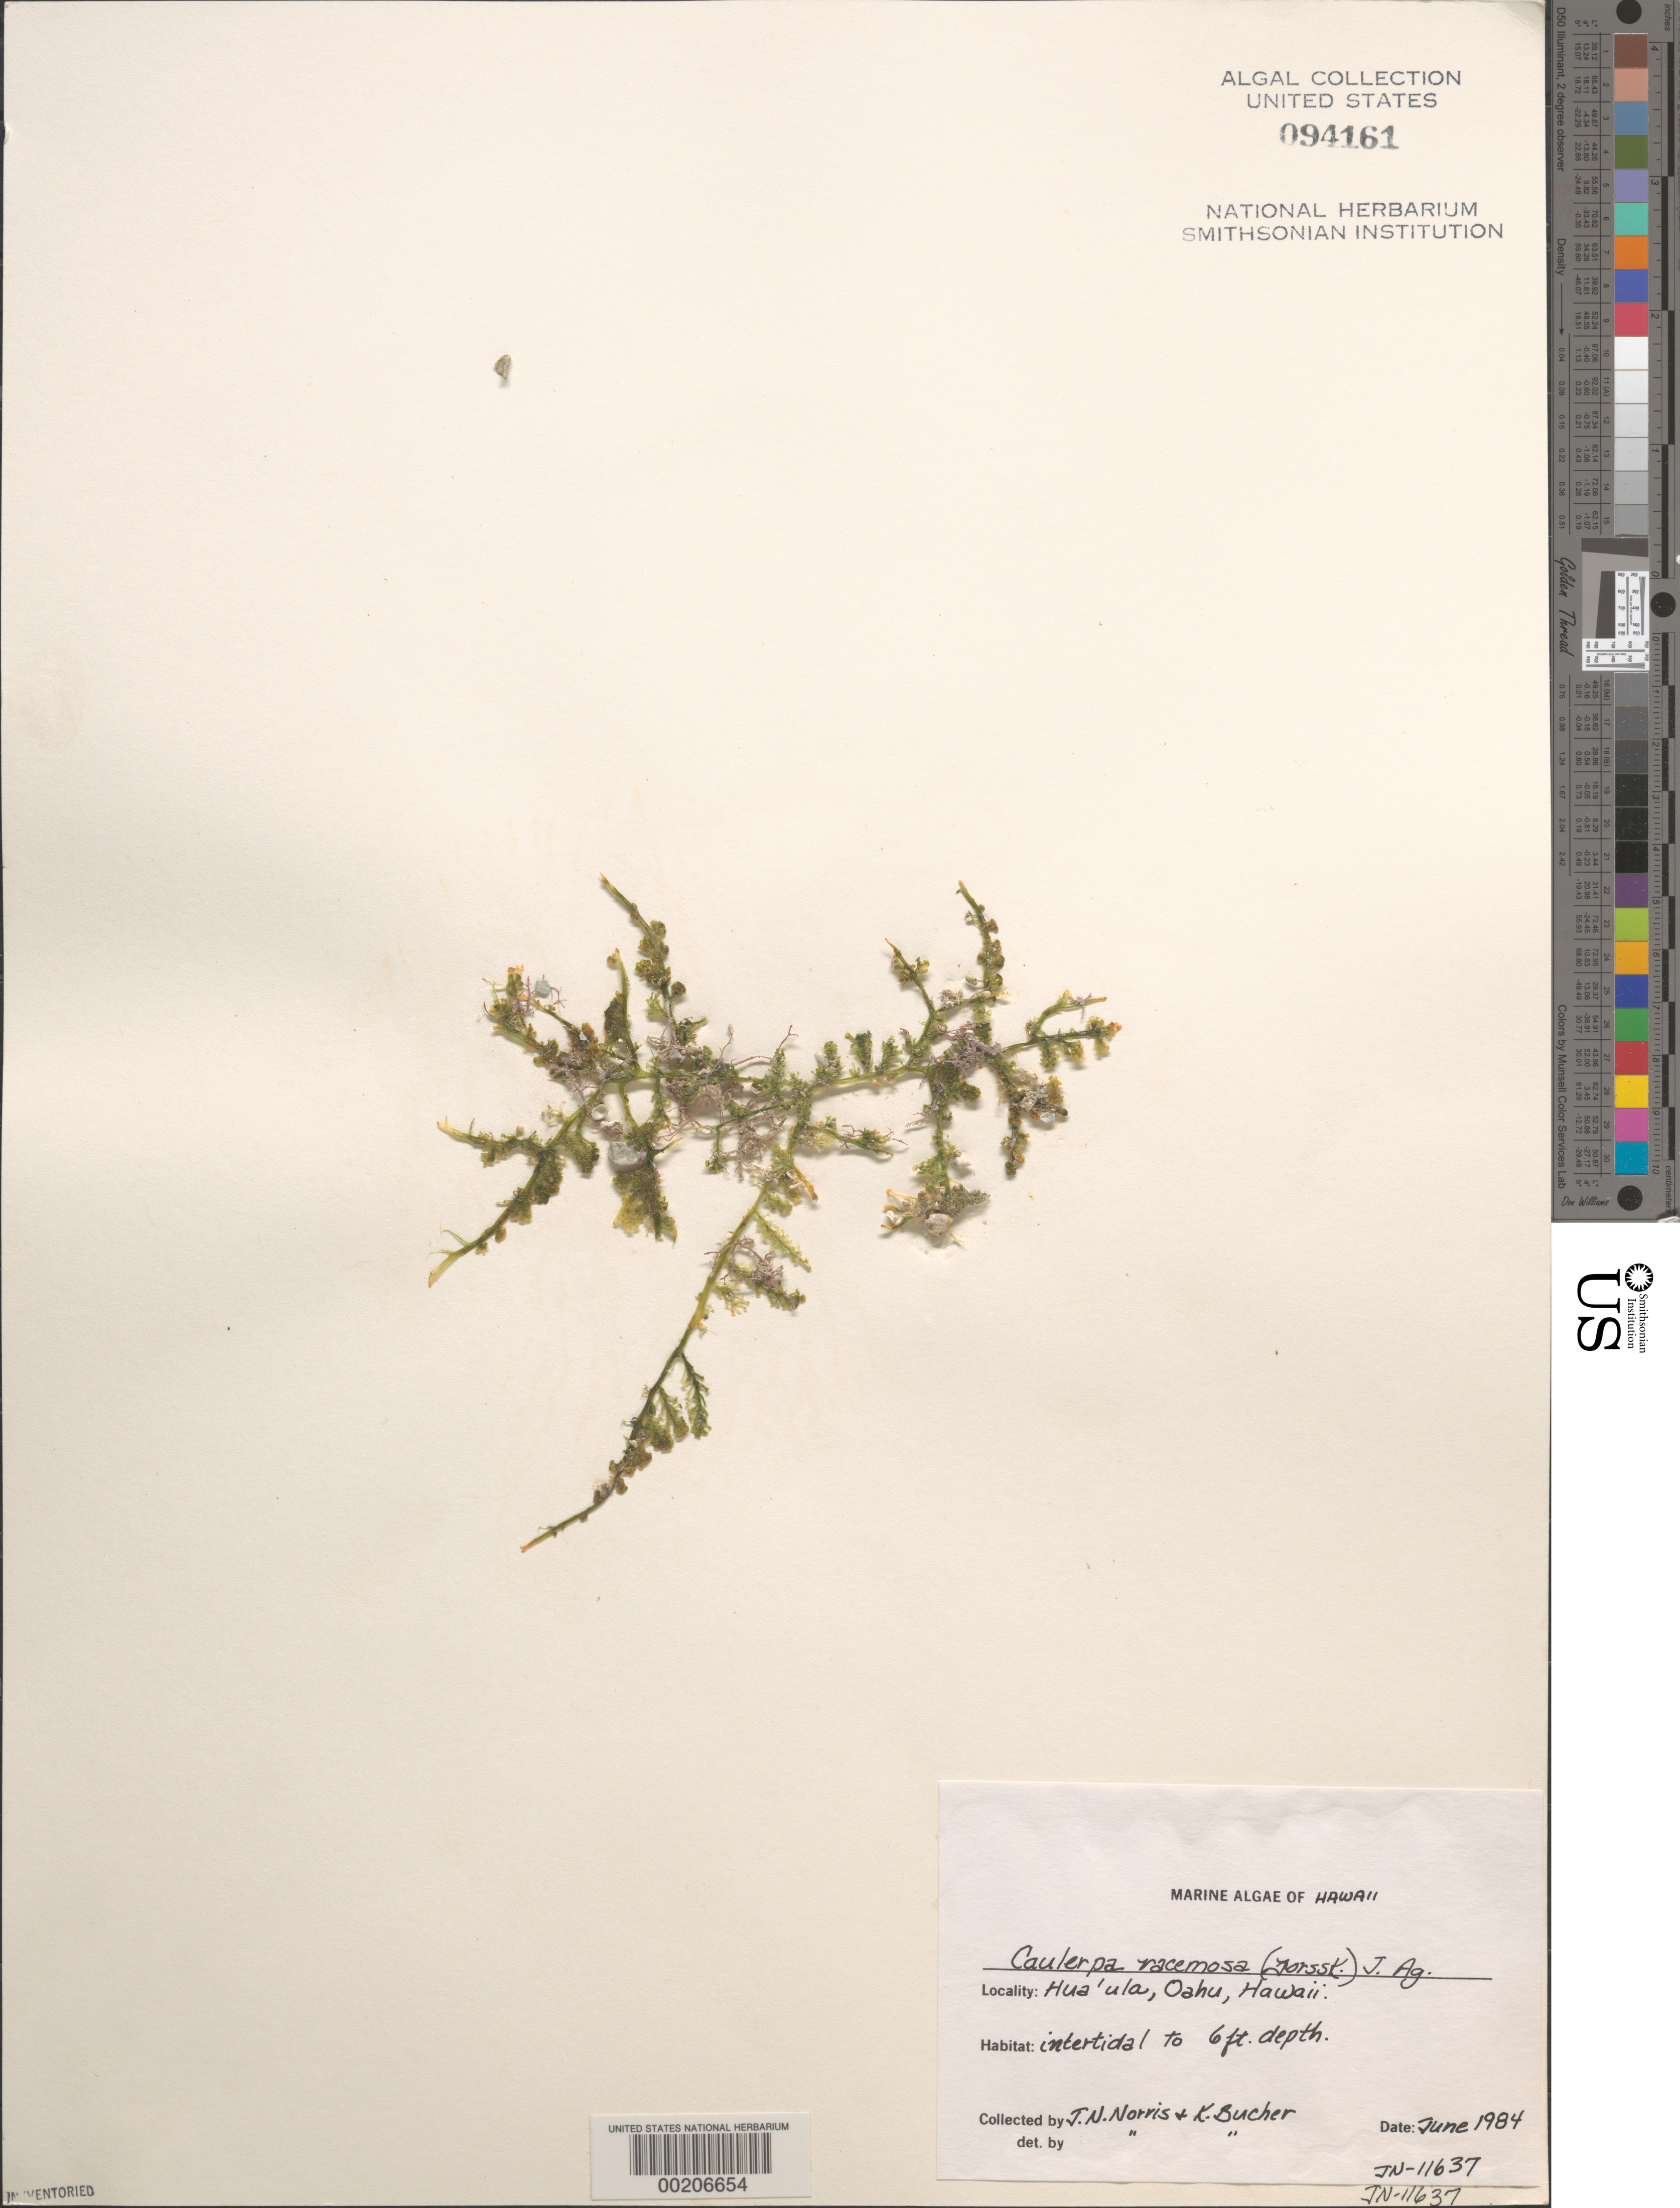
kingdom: Plantae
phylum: Chlorophyta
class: Ulvophyceae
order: Bryopsidales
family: Caulerpaceae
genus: Caulerpa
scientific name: Caulerpa racemosa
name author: (Forssk.) J. Agardh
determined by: Norris, J. N.; Bucher, K. E.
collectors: J. N. Norris & K. E. Bucher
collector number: JN-11637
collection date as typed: Jun 1984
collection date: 1984-06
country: United States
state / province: Hawaii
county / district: Honolulu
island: Oahu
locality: Hua'ula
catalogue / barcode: US 94161